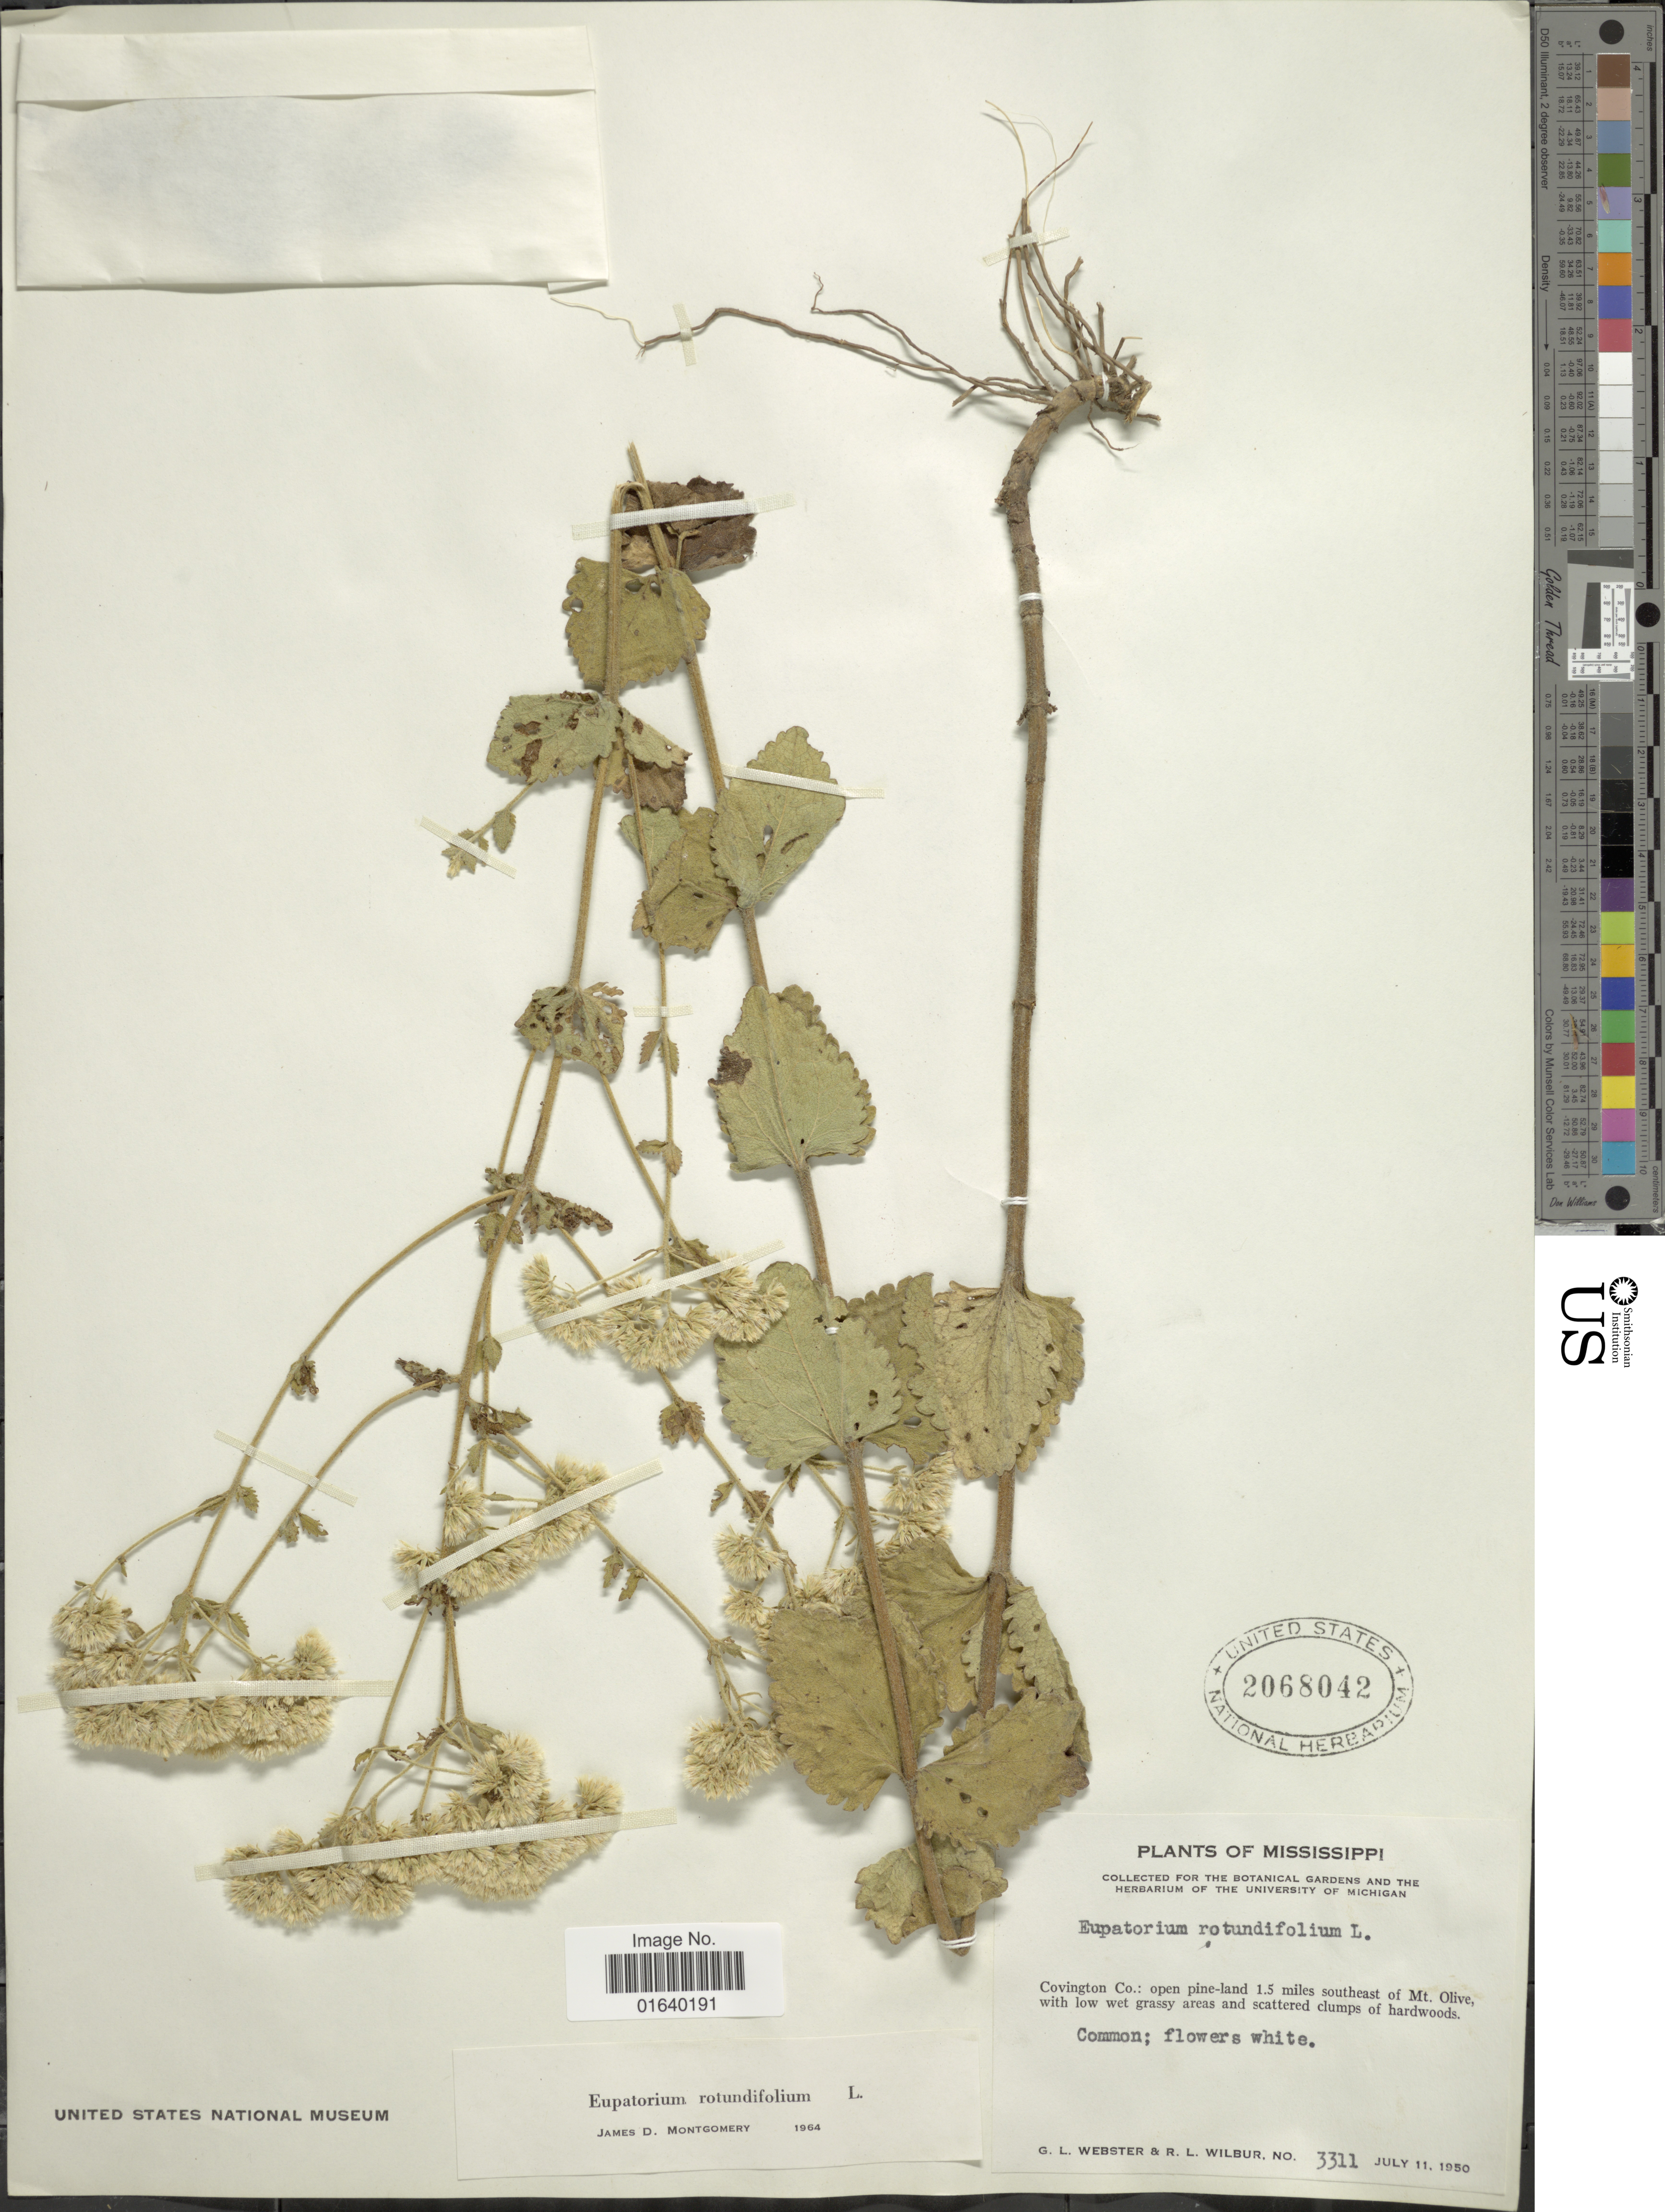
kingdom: Plantae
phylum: Tracheophyta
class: Magnoliopsida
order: Asterales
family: Asteraceae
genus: Eupatorium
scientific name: Eupatorium rotundifolium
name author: L.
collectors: G. L. Webster & R. L. Wilbur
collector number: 3311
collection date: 1950-07-11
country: United States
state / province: Mississippi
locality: Covington Co: open pine-land 1.5 miles southeast of Mt. Olive, with low wet grassy areas and scattered clumps of hardwoods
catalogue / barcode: US 2068042